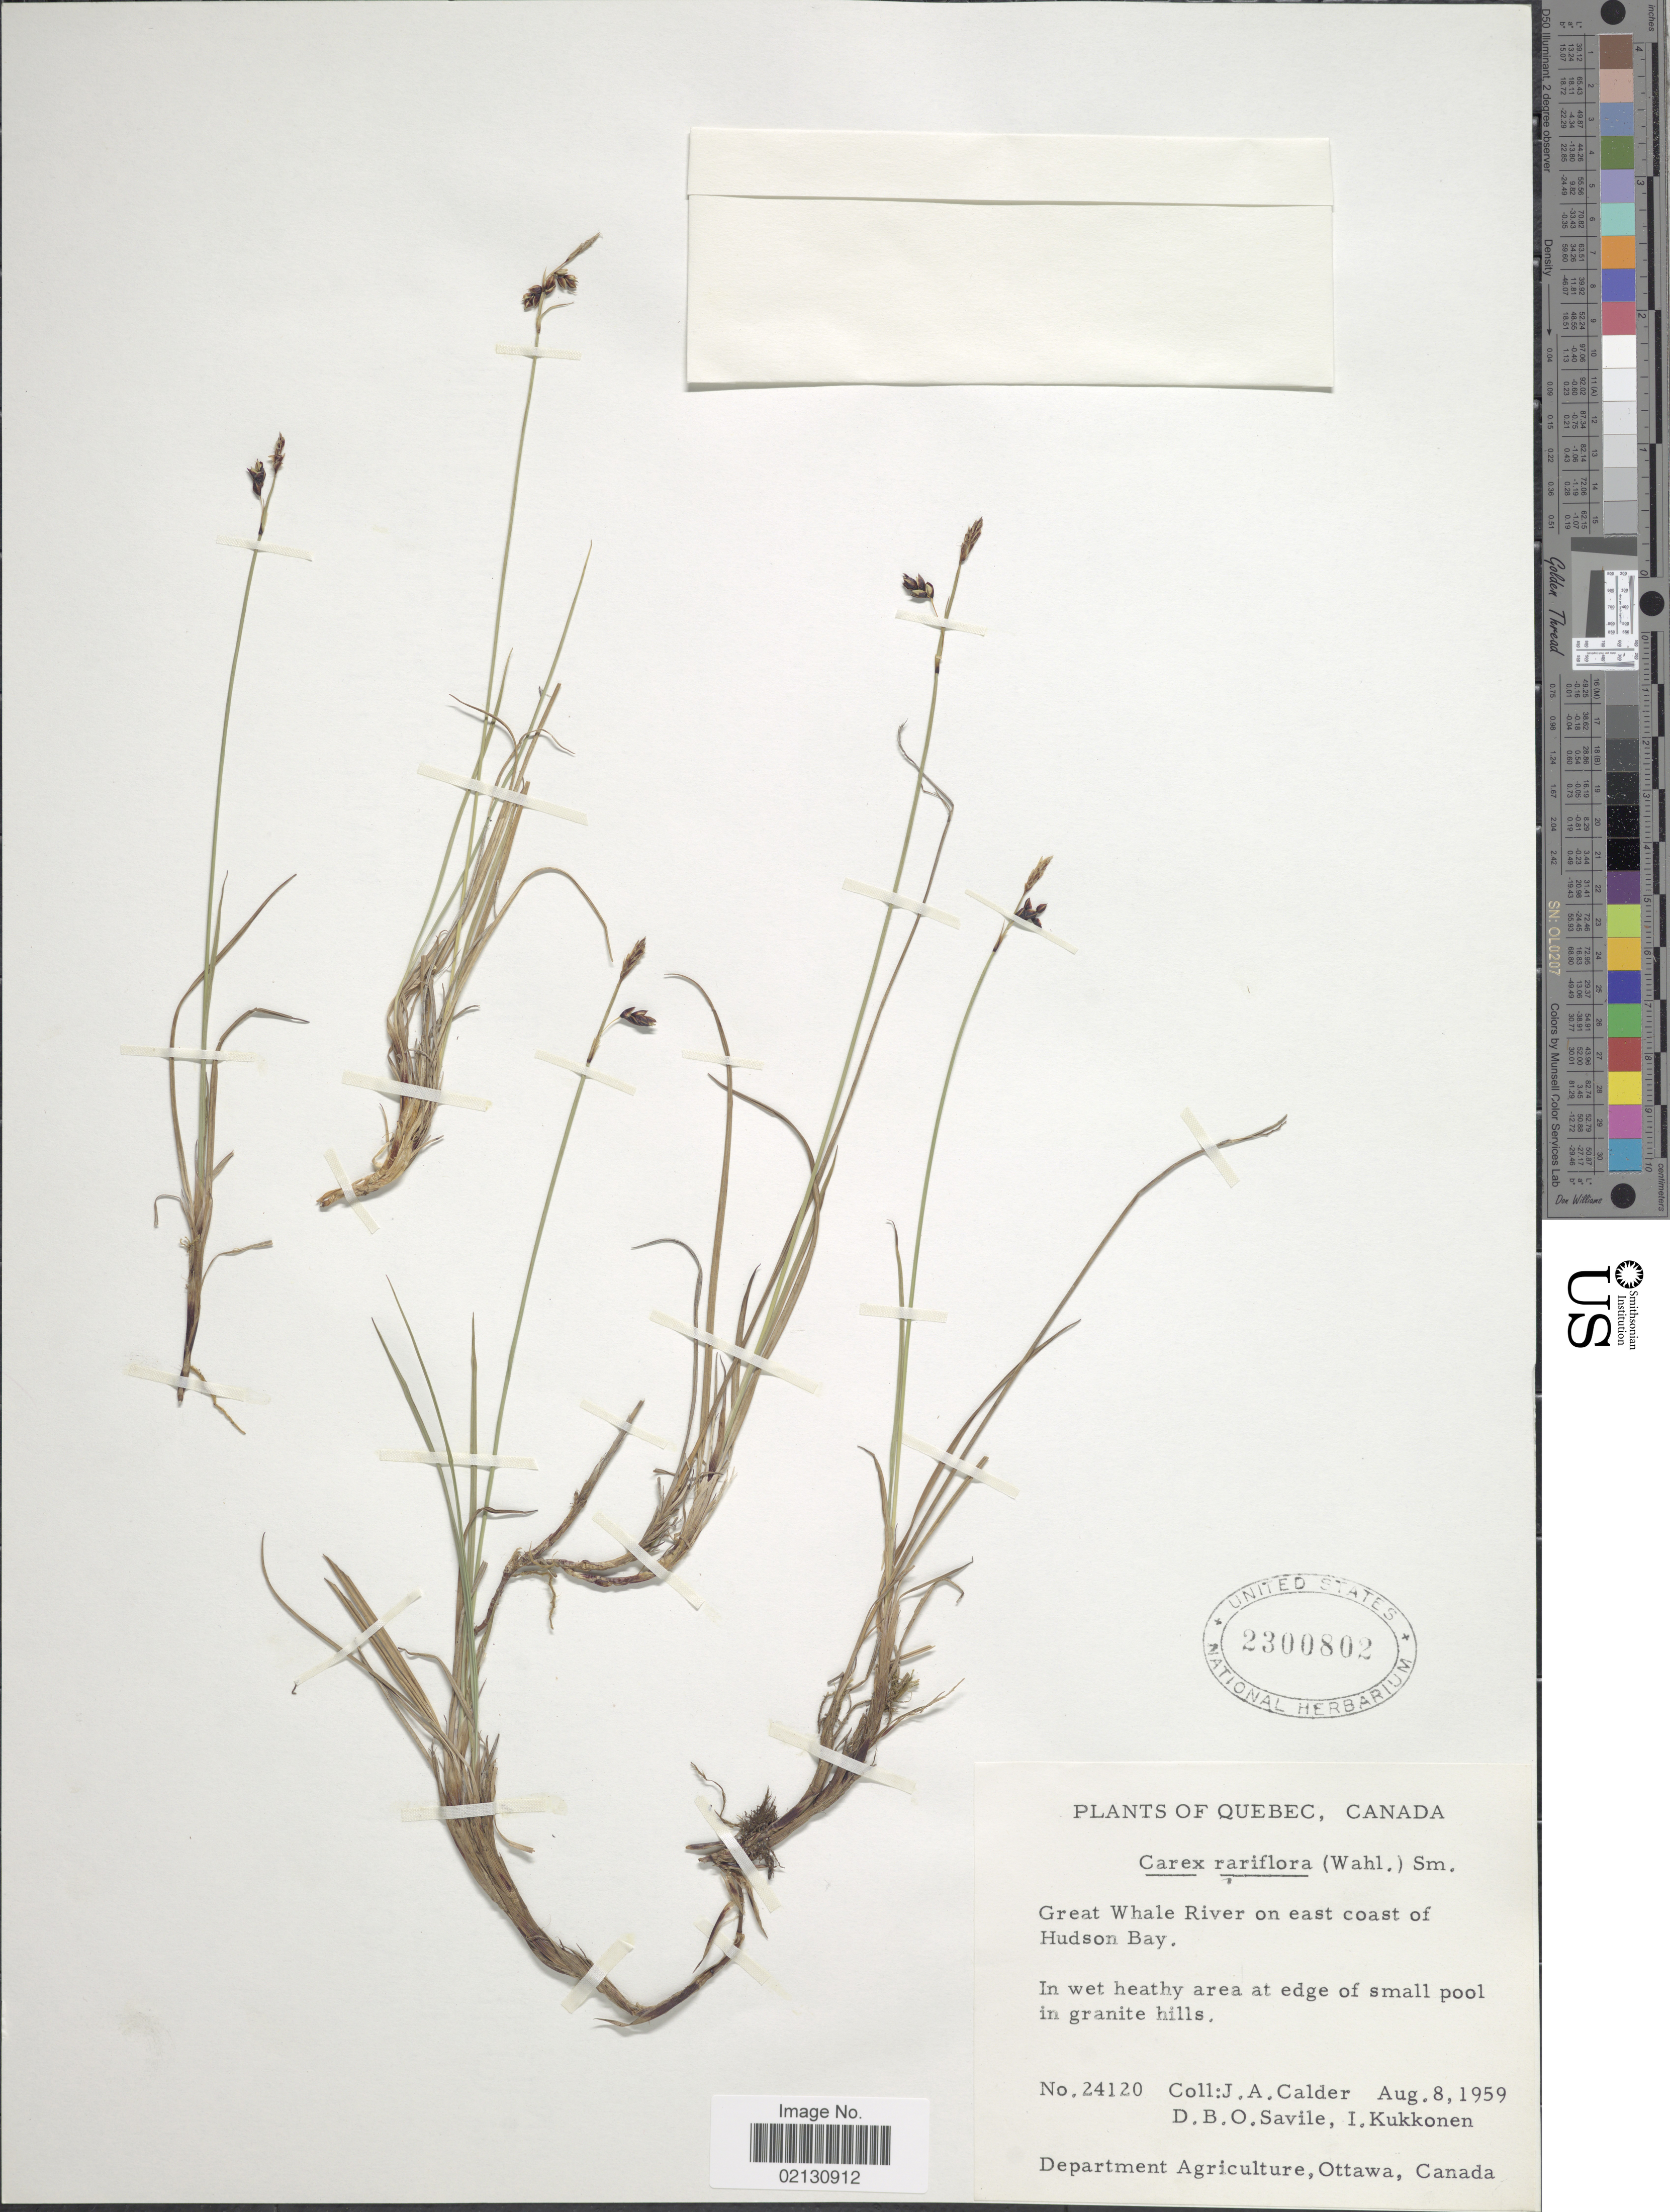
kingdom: Plantae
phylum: Tracheophyta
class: Liliopsida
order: Poales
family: Cyperaceae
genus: Carex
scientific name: Carex rariflora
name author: (Wahlenb.) Sm.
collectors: J. A. Calder, D. Savile & I. Kukkonen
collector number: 24120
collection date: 1959-08-08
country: Canada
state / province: Quebec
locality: Great Whale River on east coast of Hudson Bay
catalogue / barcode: US 2300802